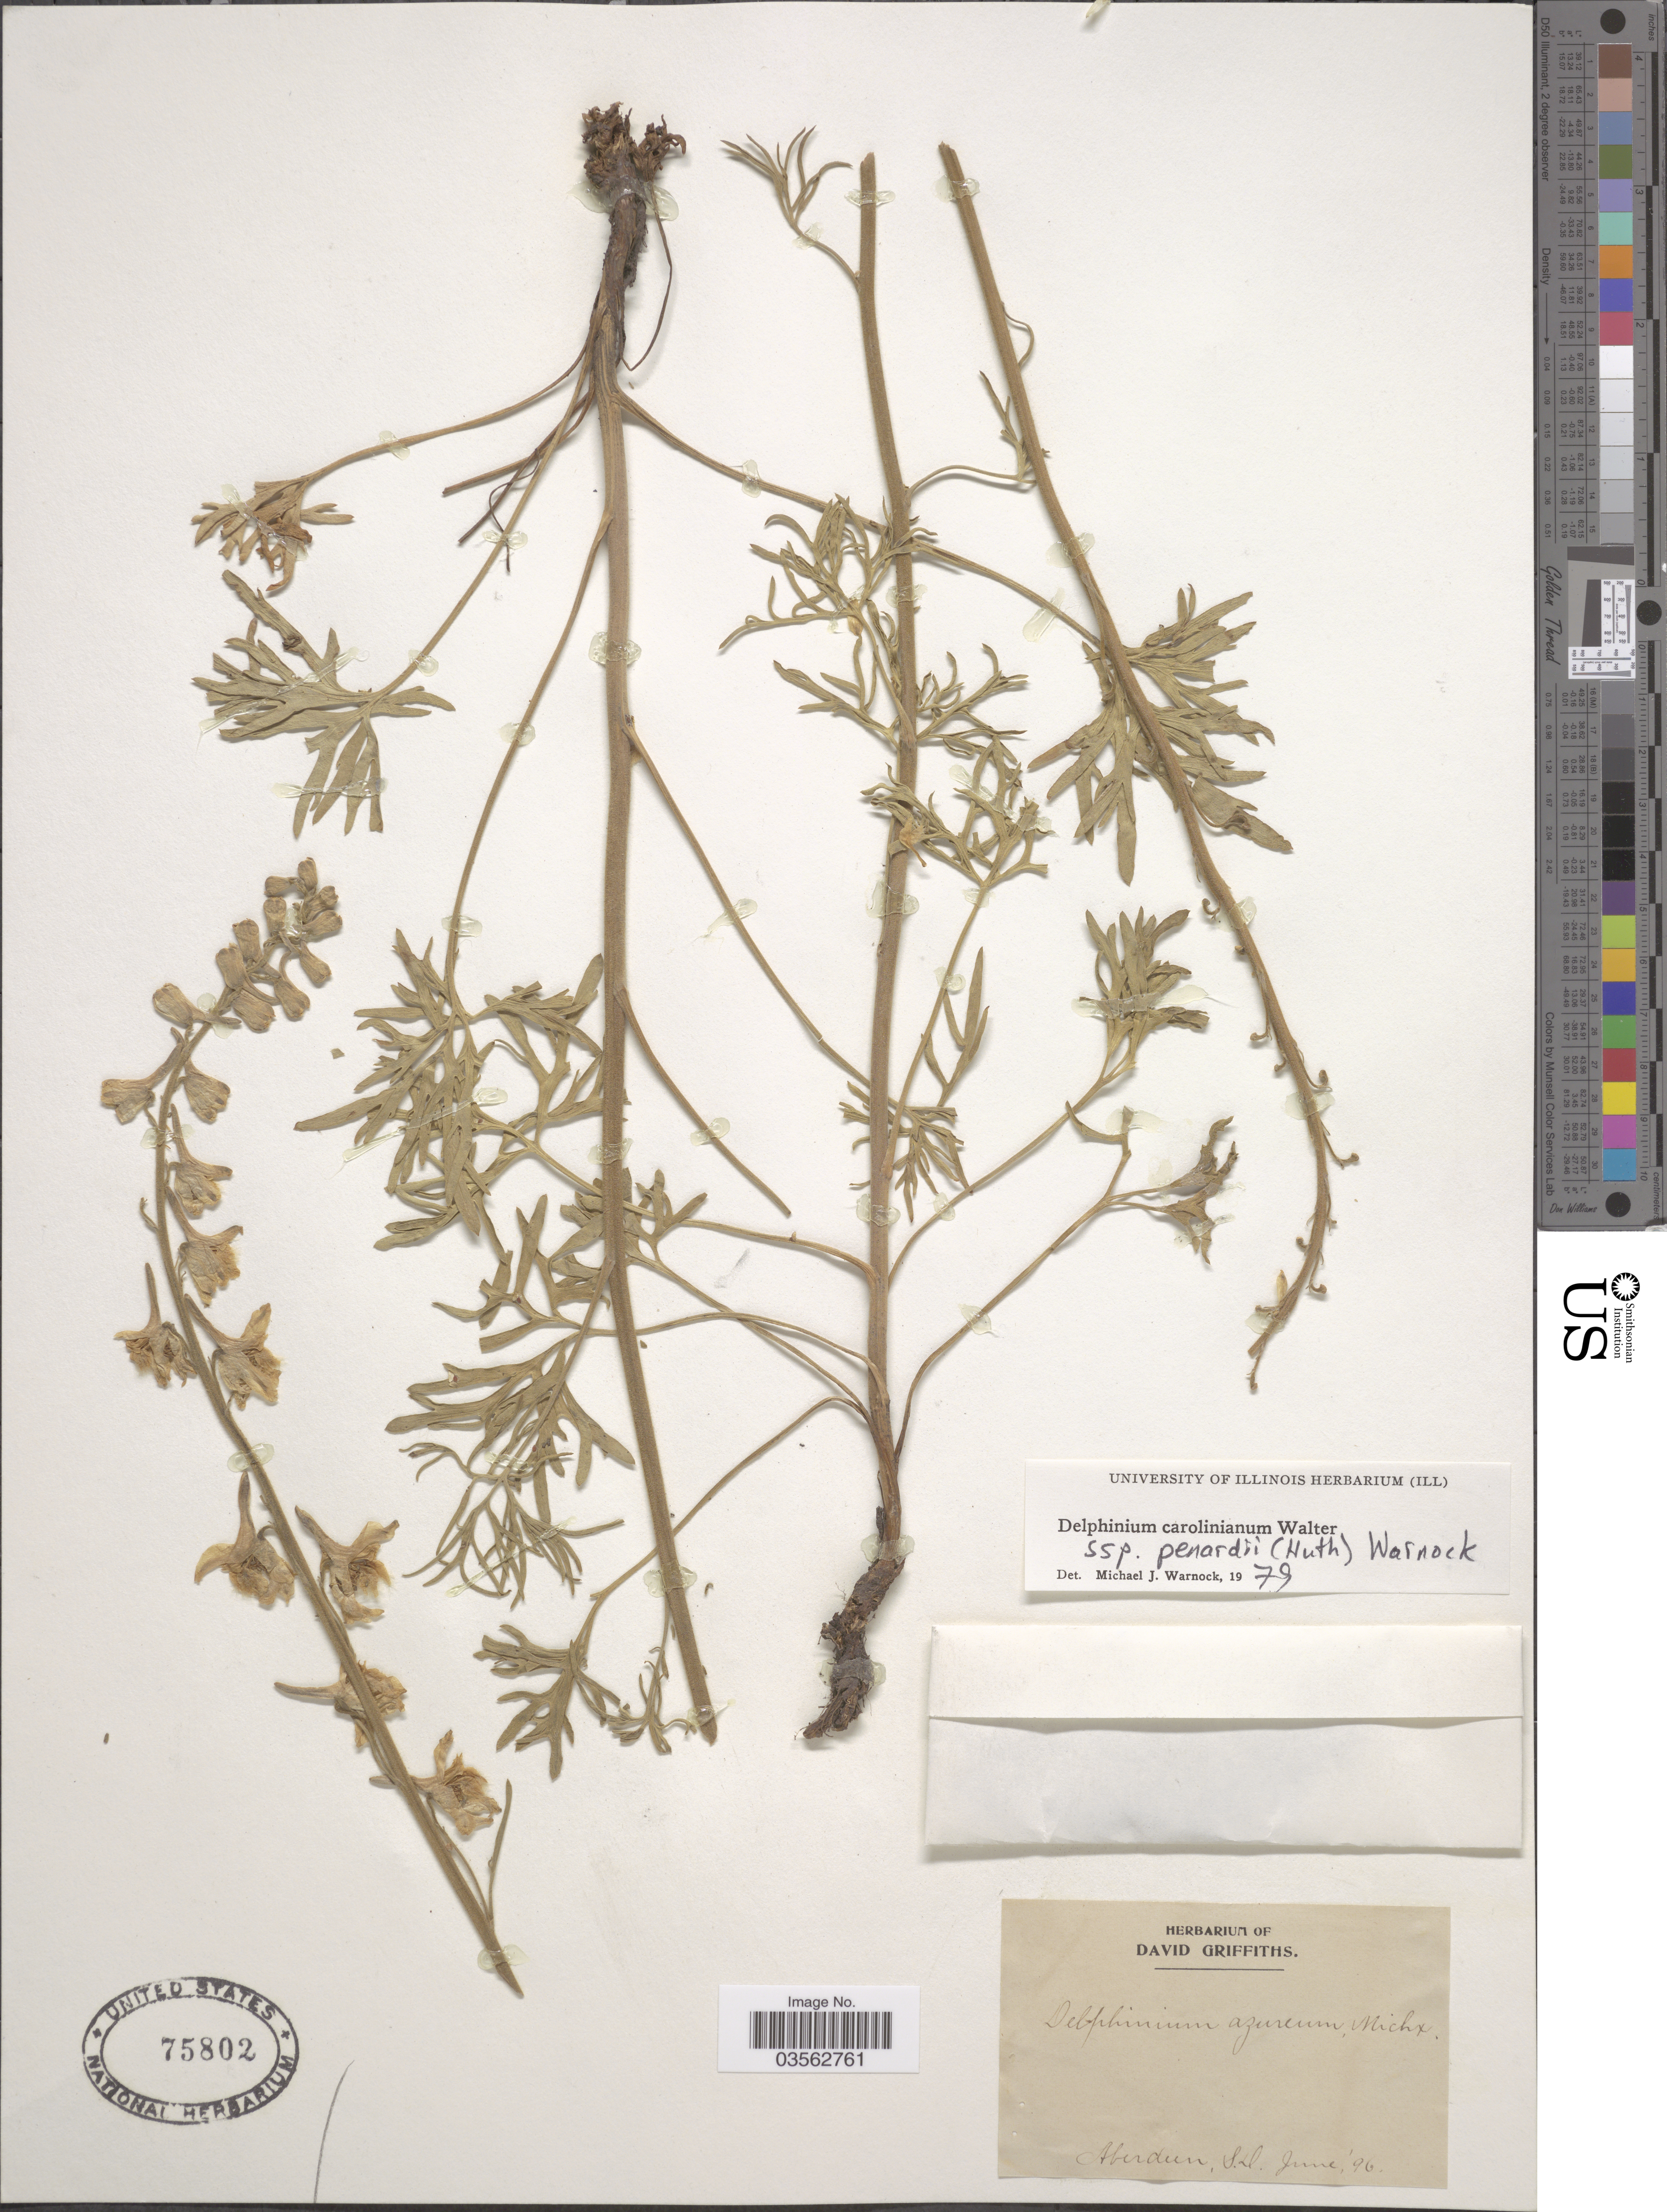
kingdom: Plantae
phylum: Tracheophyta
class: Magnoliopsida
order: Ranunculales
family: Ranunculaceae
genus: Delphinium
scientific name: Delphinium carolinianum subsp. penardii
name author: (Huth) M.J. Warnock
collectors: ex herb. David Griffiths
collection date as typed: Transcribed d/m/y: /6/96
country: United States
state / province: South Dakota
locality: Aberdeen.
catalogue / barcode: US 75802